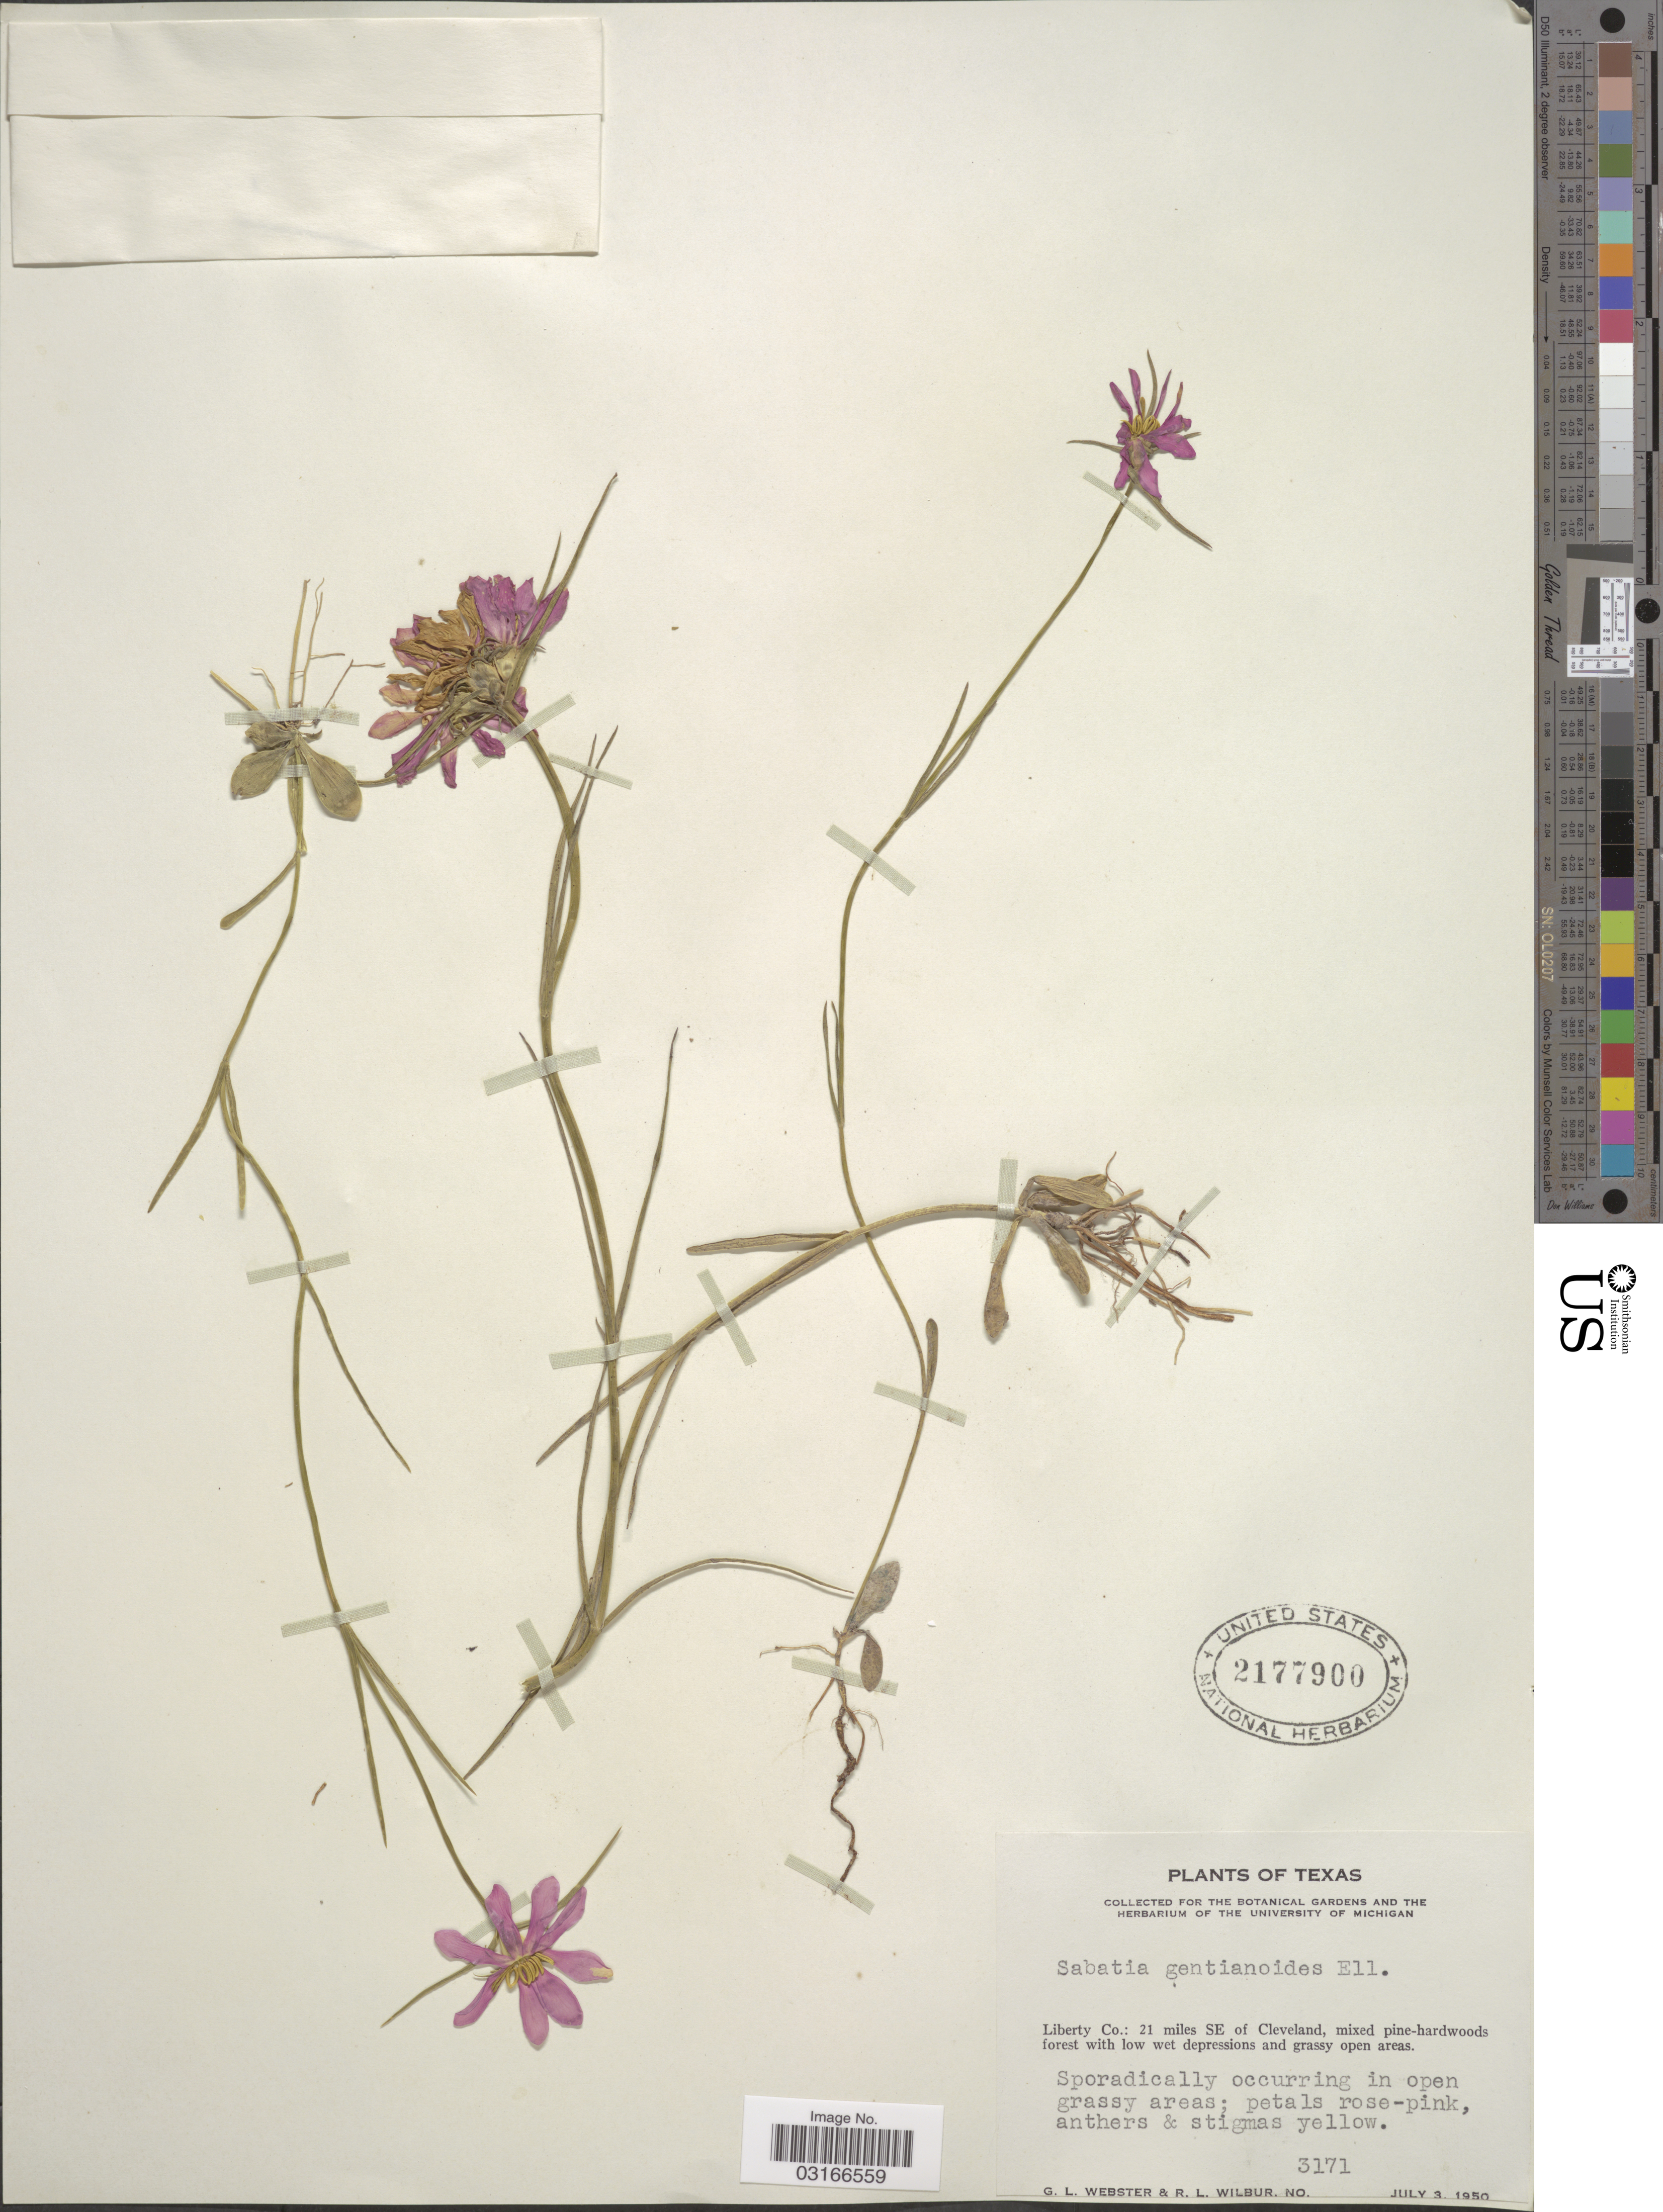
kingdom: Plantae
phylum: Tracheophyta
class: Magnoliopsida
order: Gentianales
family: Gentianaceae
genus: Sabatia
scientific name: Sabatia gentianoides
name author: Elliott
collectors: G. L. Webster & R. L. Wilbur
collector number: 3171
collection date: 1950-07-03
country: United States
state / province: Texas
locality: Liberty Co.: 21 miles SE of Cleveland, mixed pine-hardwoods forest with low wer depressions and grassy open area.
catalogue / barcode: US 2177900